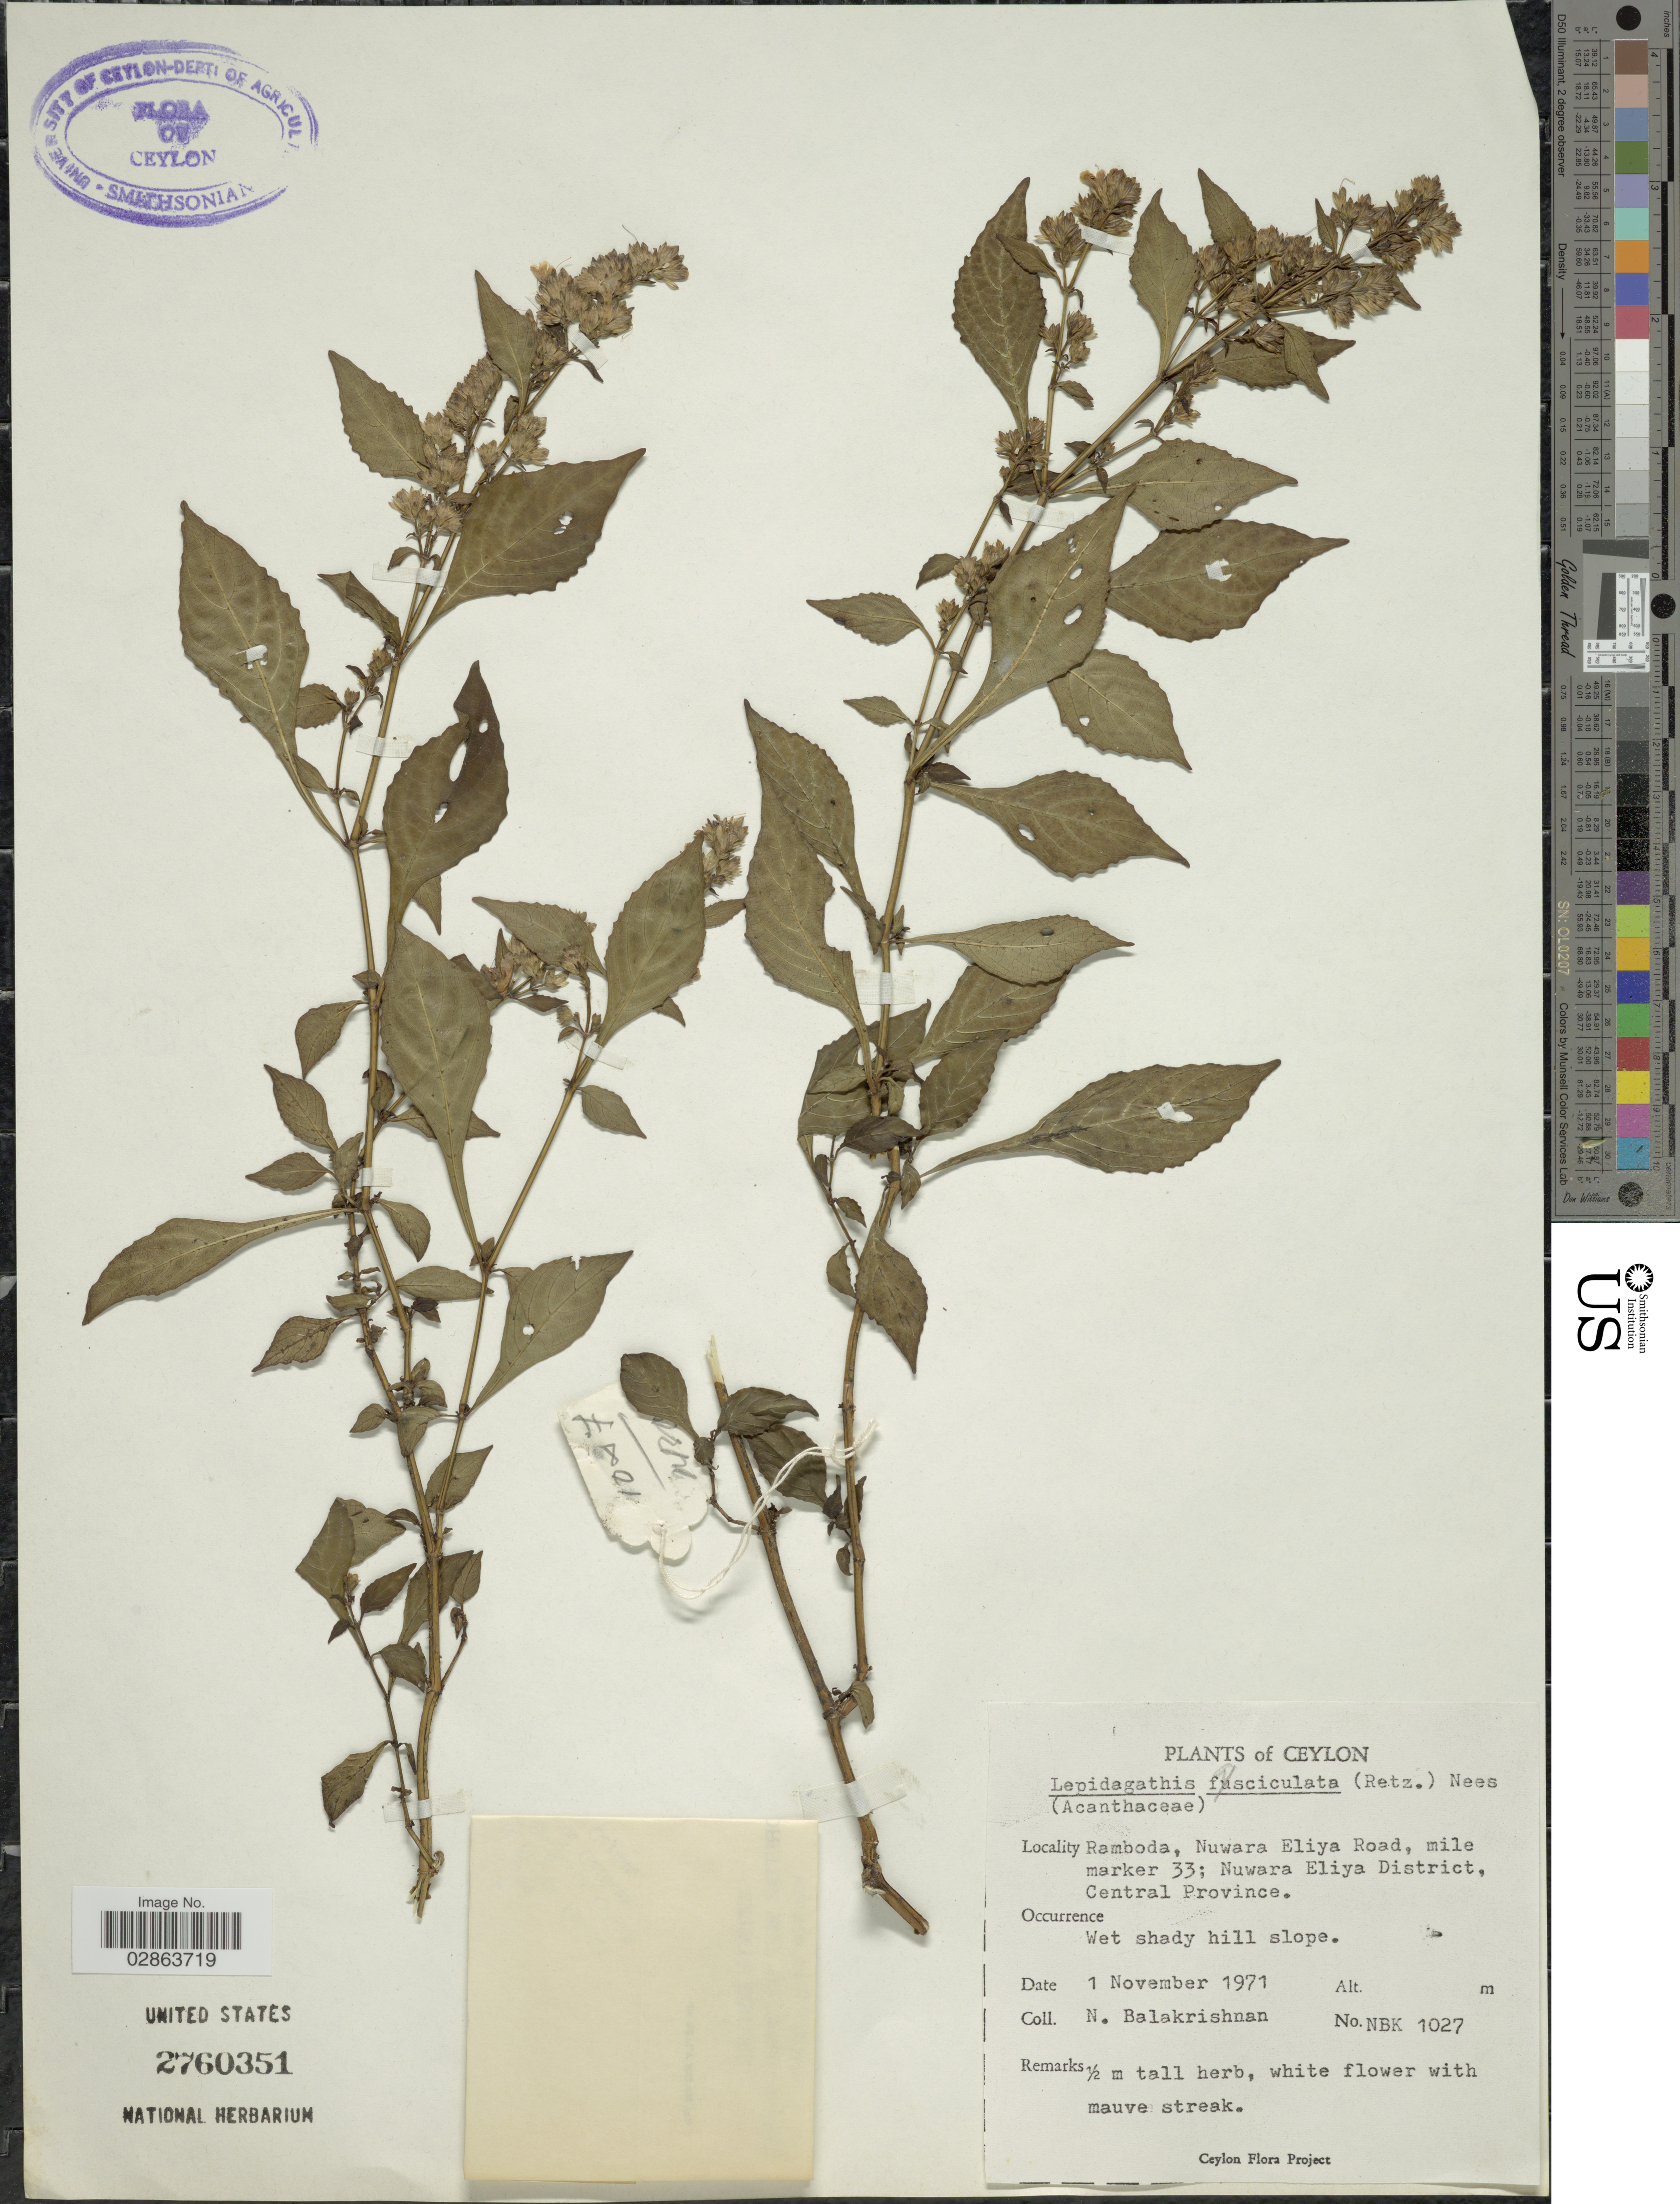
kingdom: Plantae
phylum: Tracheophyta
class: Magnoliopsida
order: Lamiales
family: Acanthaceae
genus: Lepidagathis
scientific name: Lepidagathis fasciculata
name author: (Retz.) Nees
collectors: N. Balakrishnan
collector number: NBK1027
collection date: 1971-11-01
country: Sri Lanka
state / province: Central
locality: Ceylon. Ramboda, Nuwara Eliya Road, mile marker 33; Nuwara Eliya District, Central Province.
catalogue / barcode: US 2760351